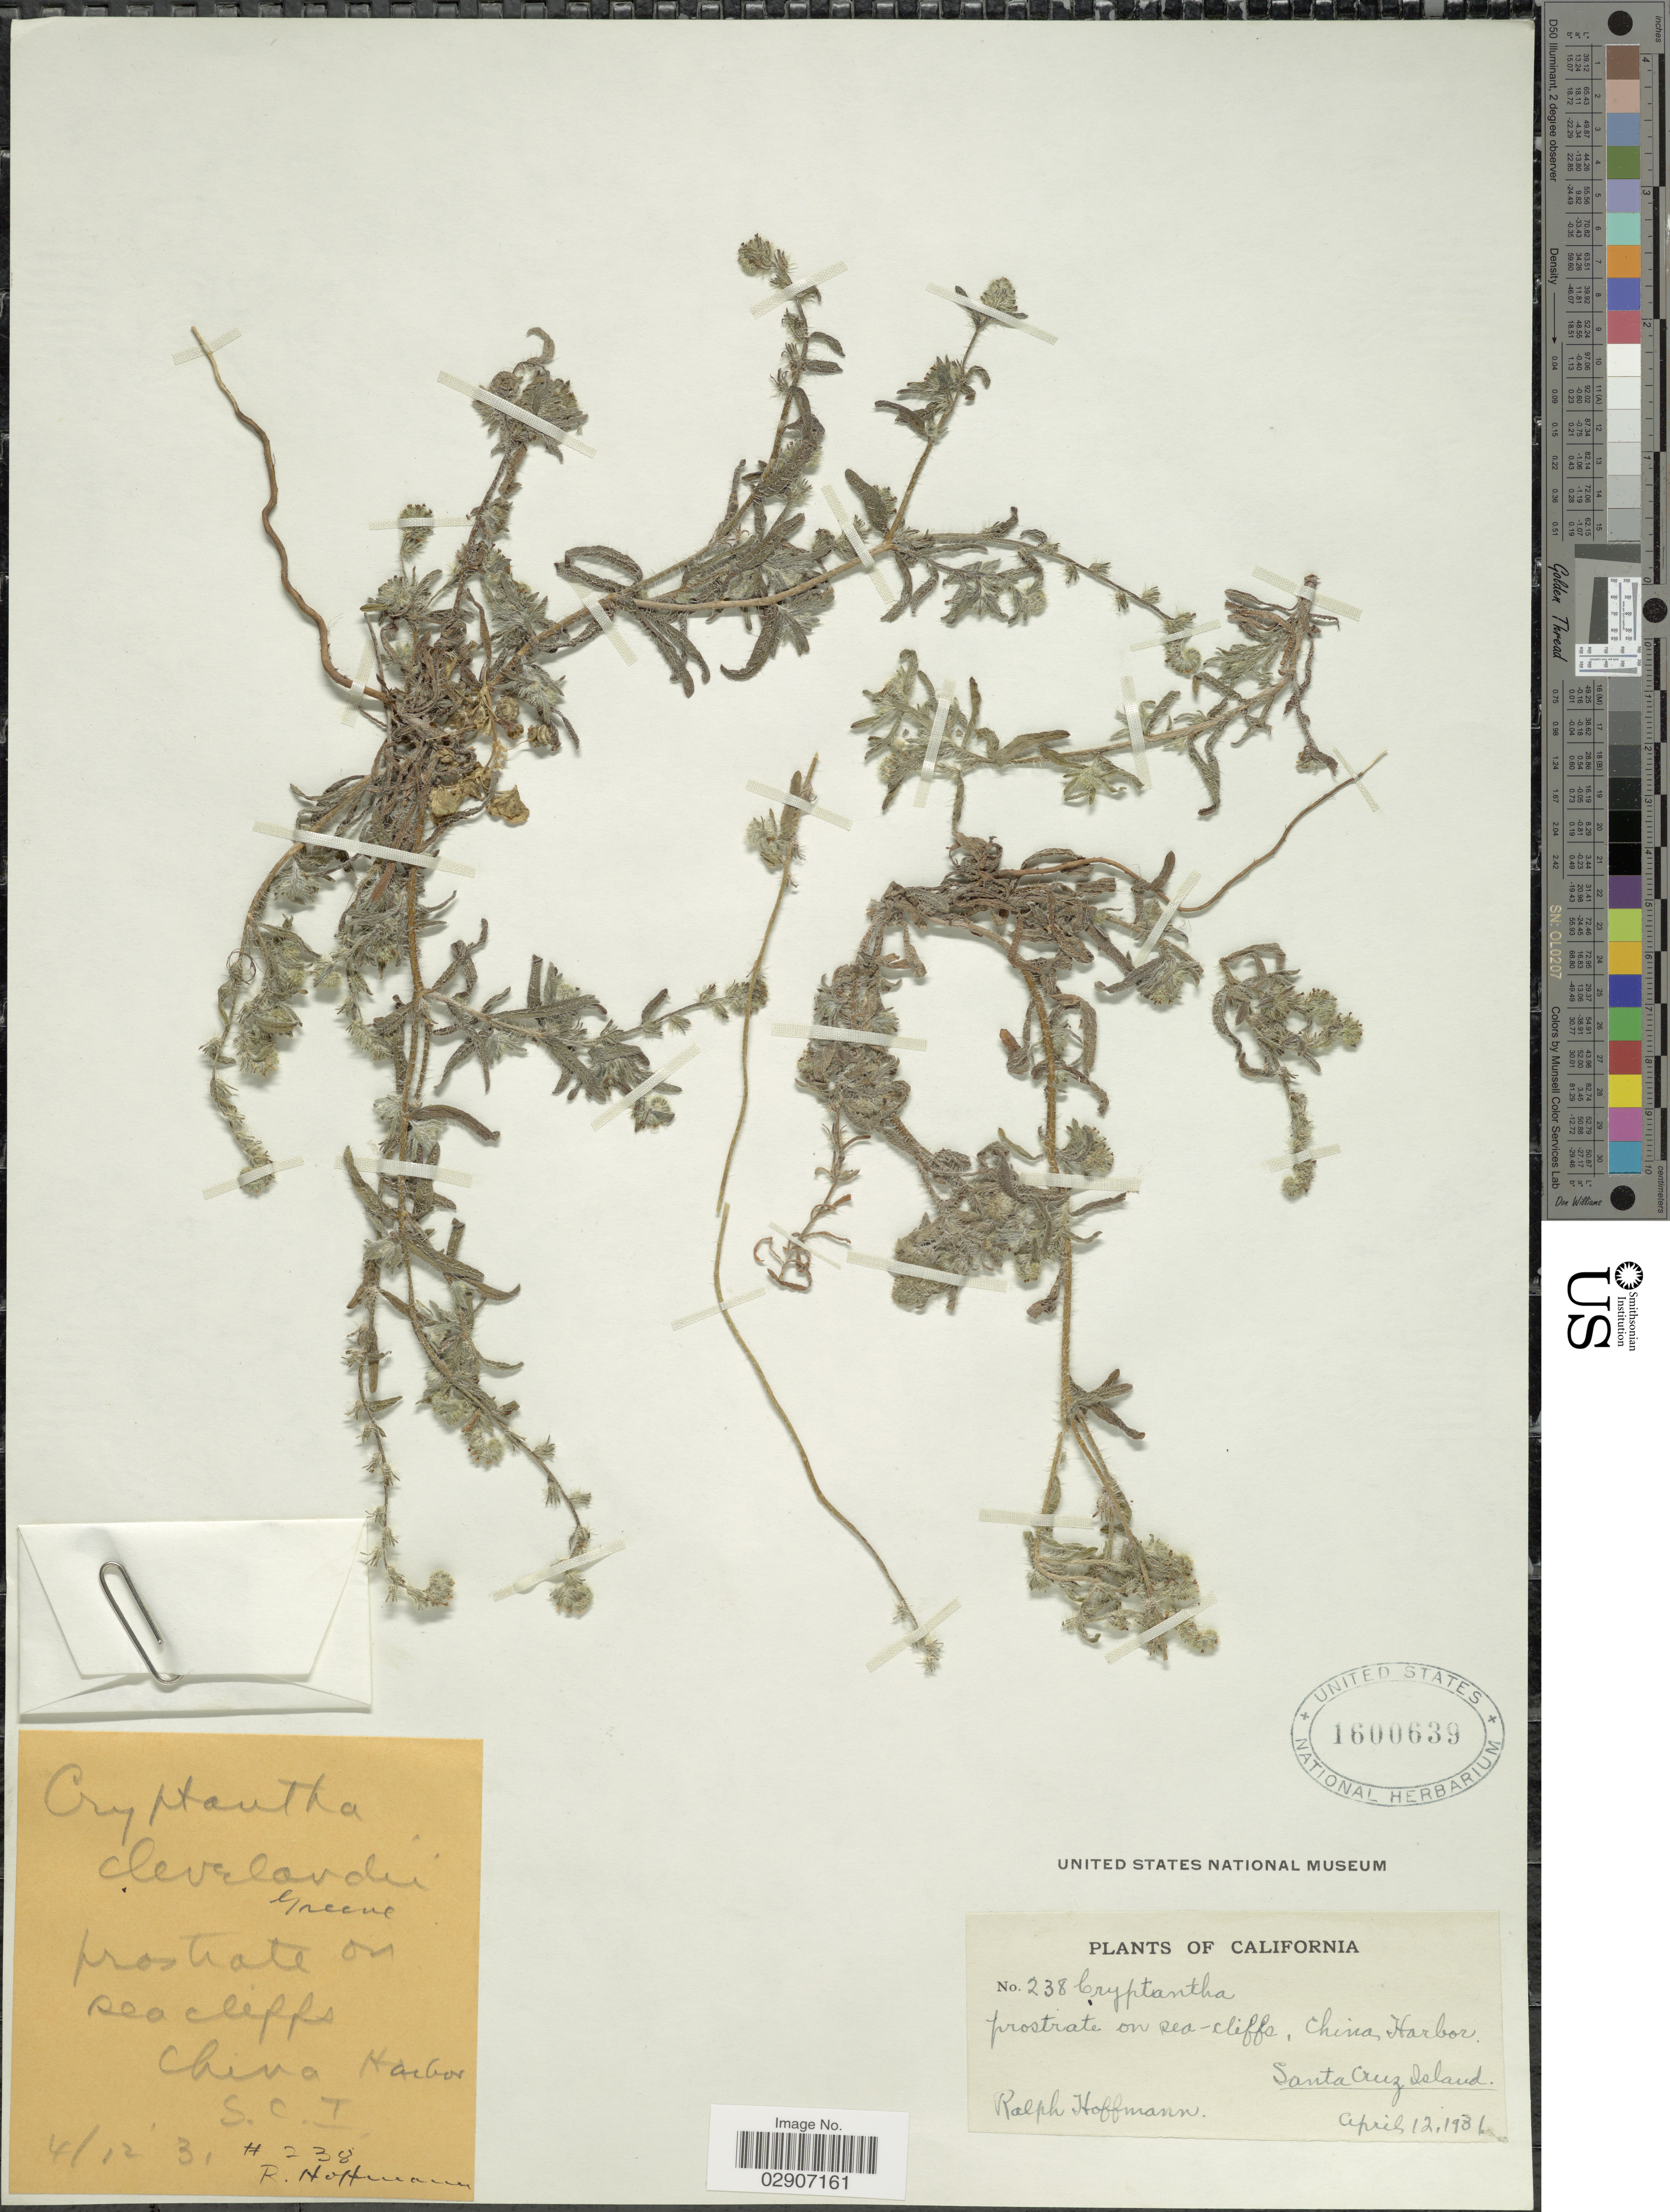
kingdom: Plantae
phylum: Tracheophyta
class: Magnoliopsida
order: Boraginales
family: Boraginaceae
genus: Cryptantha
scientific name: Cryptantha clevelandii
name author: Greene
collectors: R. Hoffman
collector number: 238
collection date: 1936-04-12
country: United States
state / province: California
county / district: Santa Barbara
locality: Prostrate on sea-cliffs, China Harbor, Santa Cruz Island.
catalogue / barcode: US 1600639